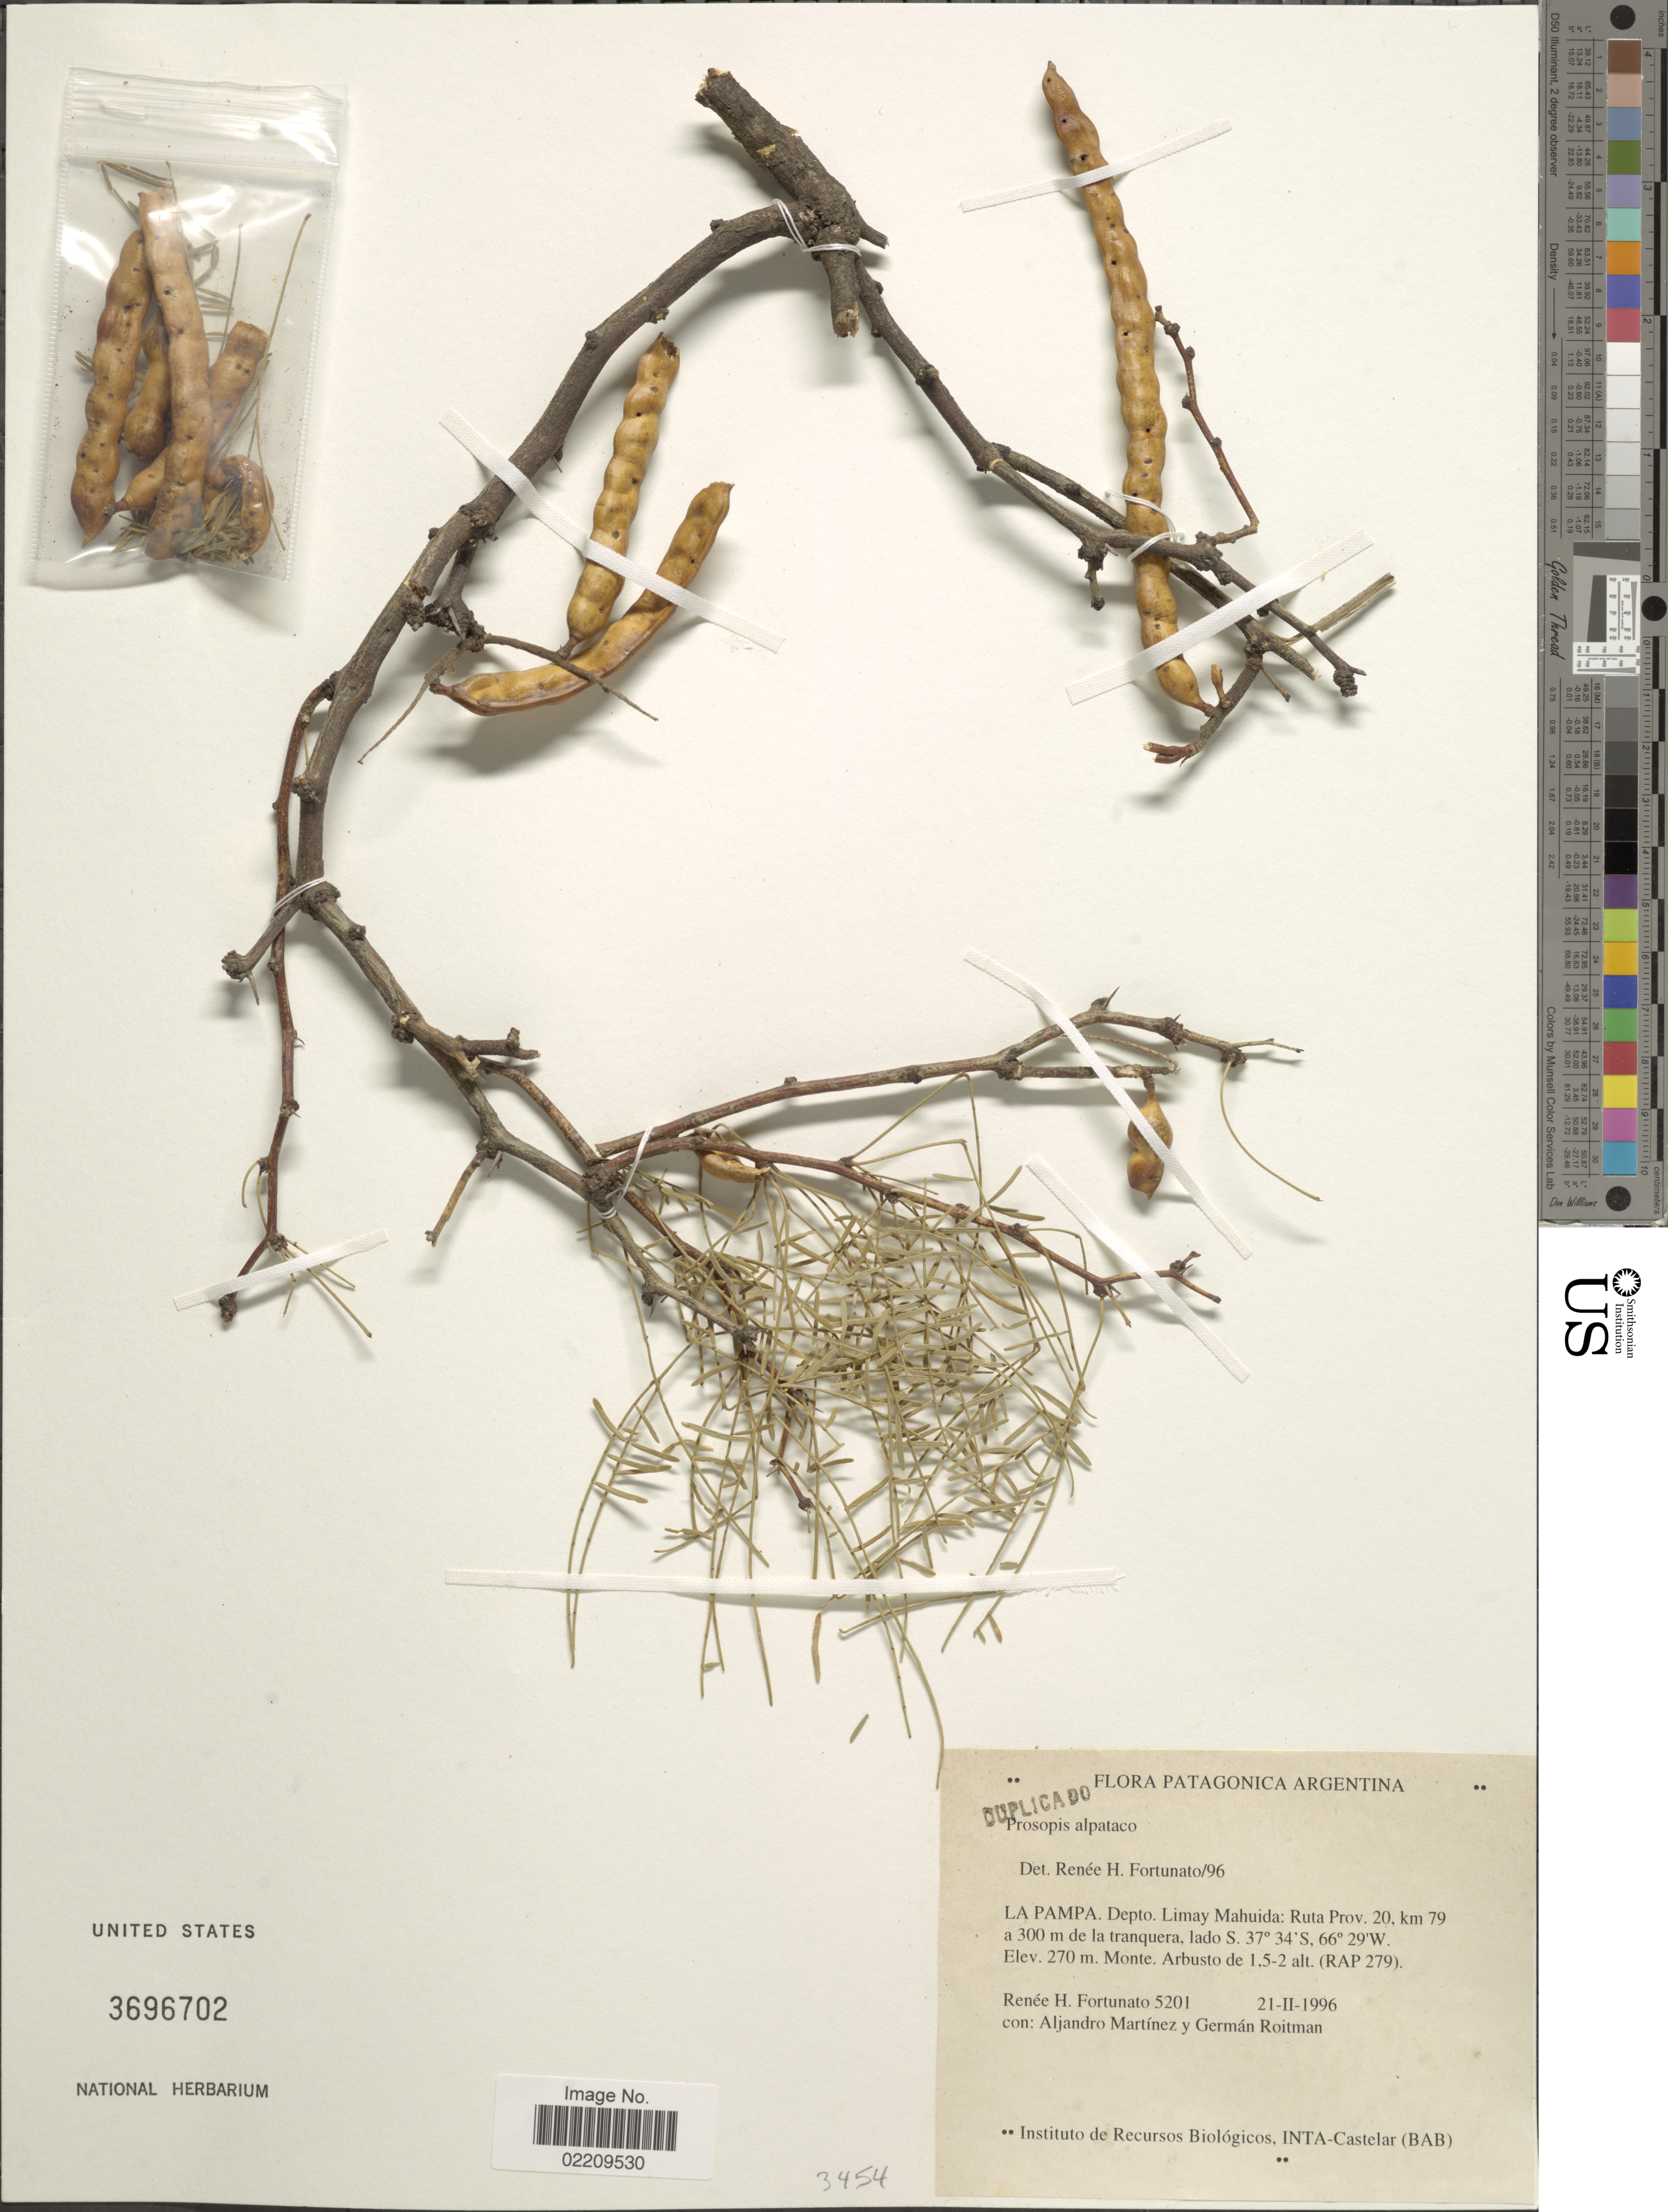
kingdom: Plantae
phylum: Tracheophyta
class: Magnoliopsida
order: Fabales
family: Fabaceae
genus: Neltuma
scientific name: Neltuma alpataco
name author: (Phil.) C. E. Hughes & G.P. Lewis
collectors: R. H. Fortunato, A. Martínez & G. Roitman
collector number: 5201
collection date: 1996-02-21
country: Argentina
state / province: La Pampa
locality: Patagonica Argentina. Depto. Limay Mahuida: Ruta Prov. 20 km 79 a 300 m de la tranquera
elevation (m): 270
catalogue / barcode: US 3696702